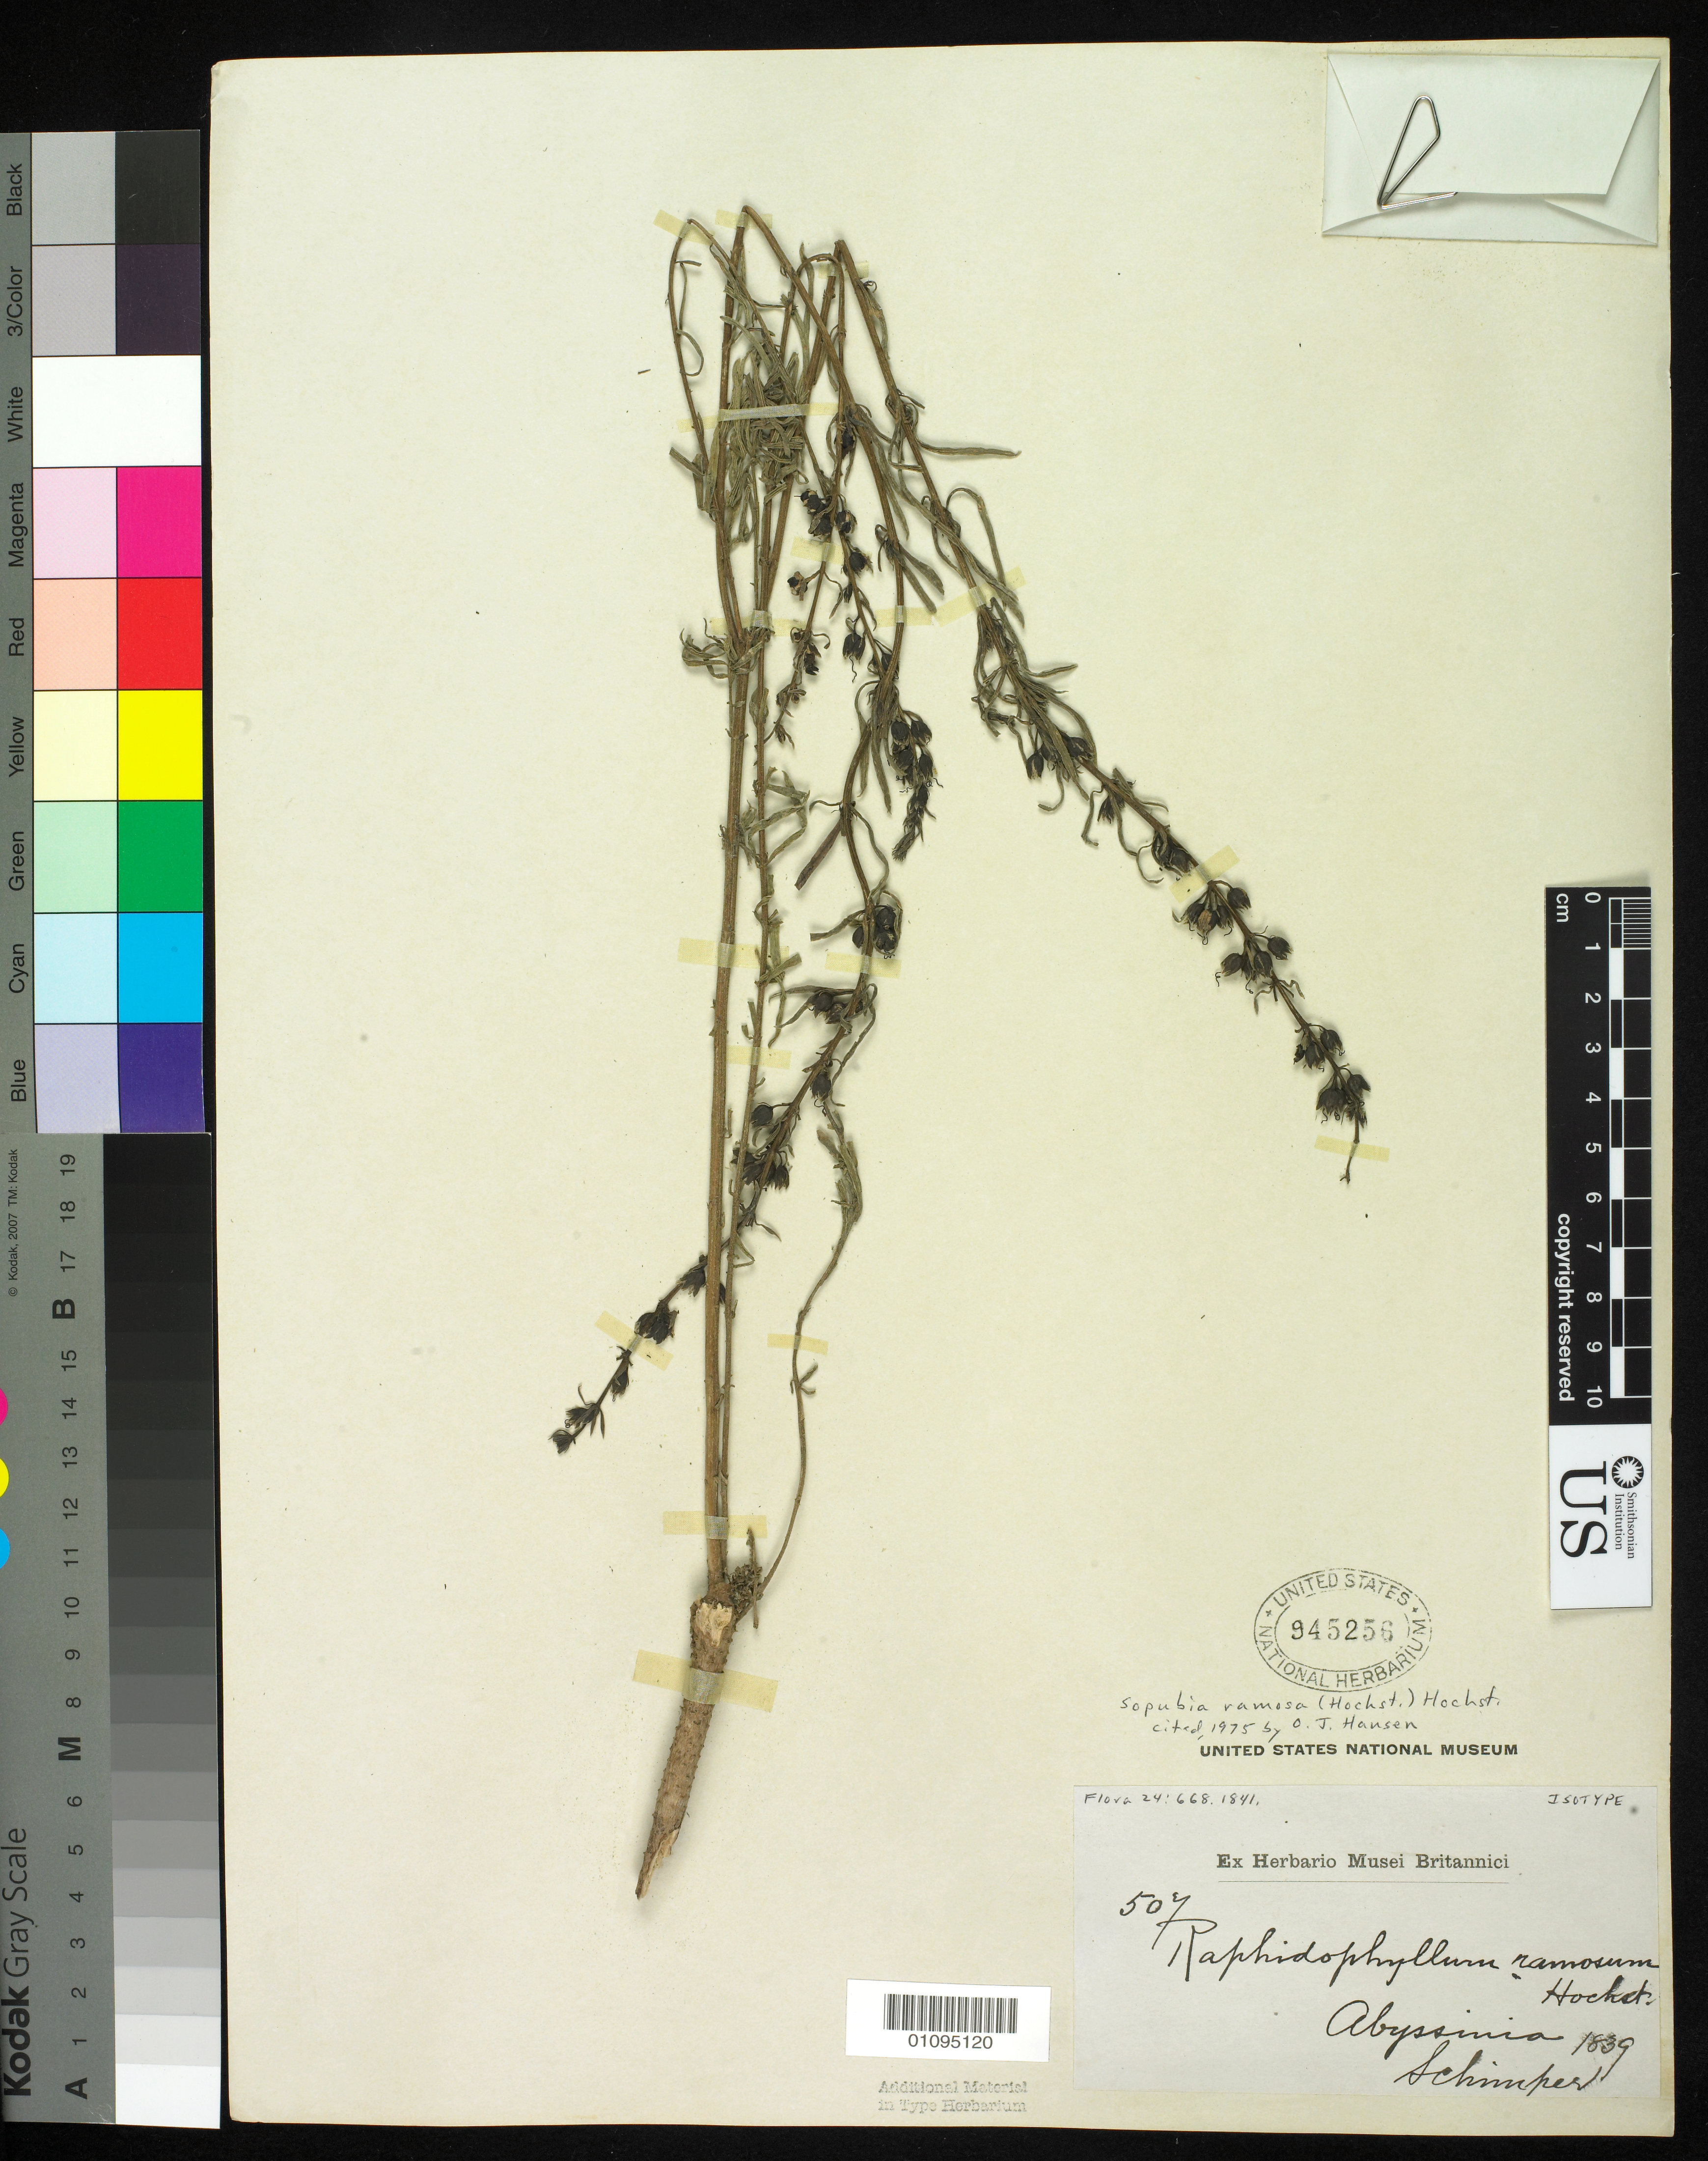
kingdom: Plantae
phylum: Tracheophyta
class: Magnoliopsida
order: Lamiales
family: Orobanchaceae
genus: Raphidophyllum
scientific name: Raphidophyllum ramosum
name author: Hochst.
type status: Isotype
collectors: G. W. Schimper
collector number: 507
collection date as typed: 1839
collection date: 1839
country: Ethiopia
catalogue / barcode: US 945256